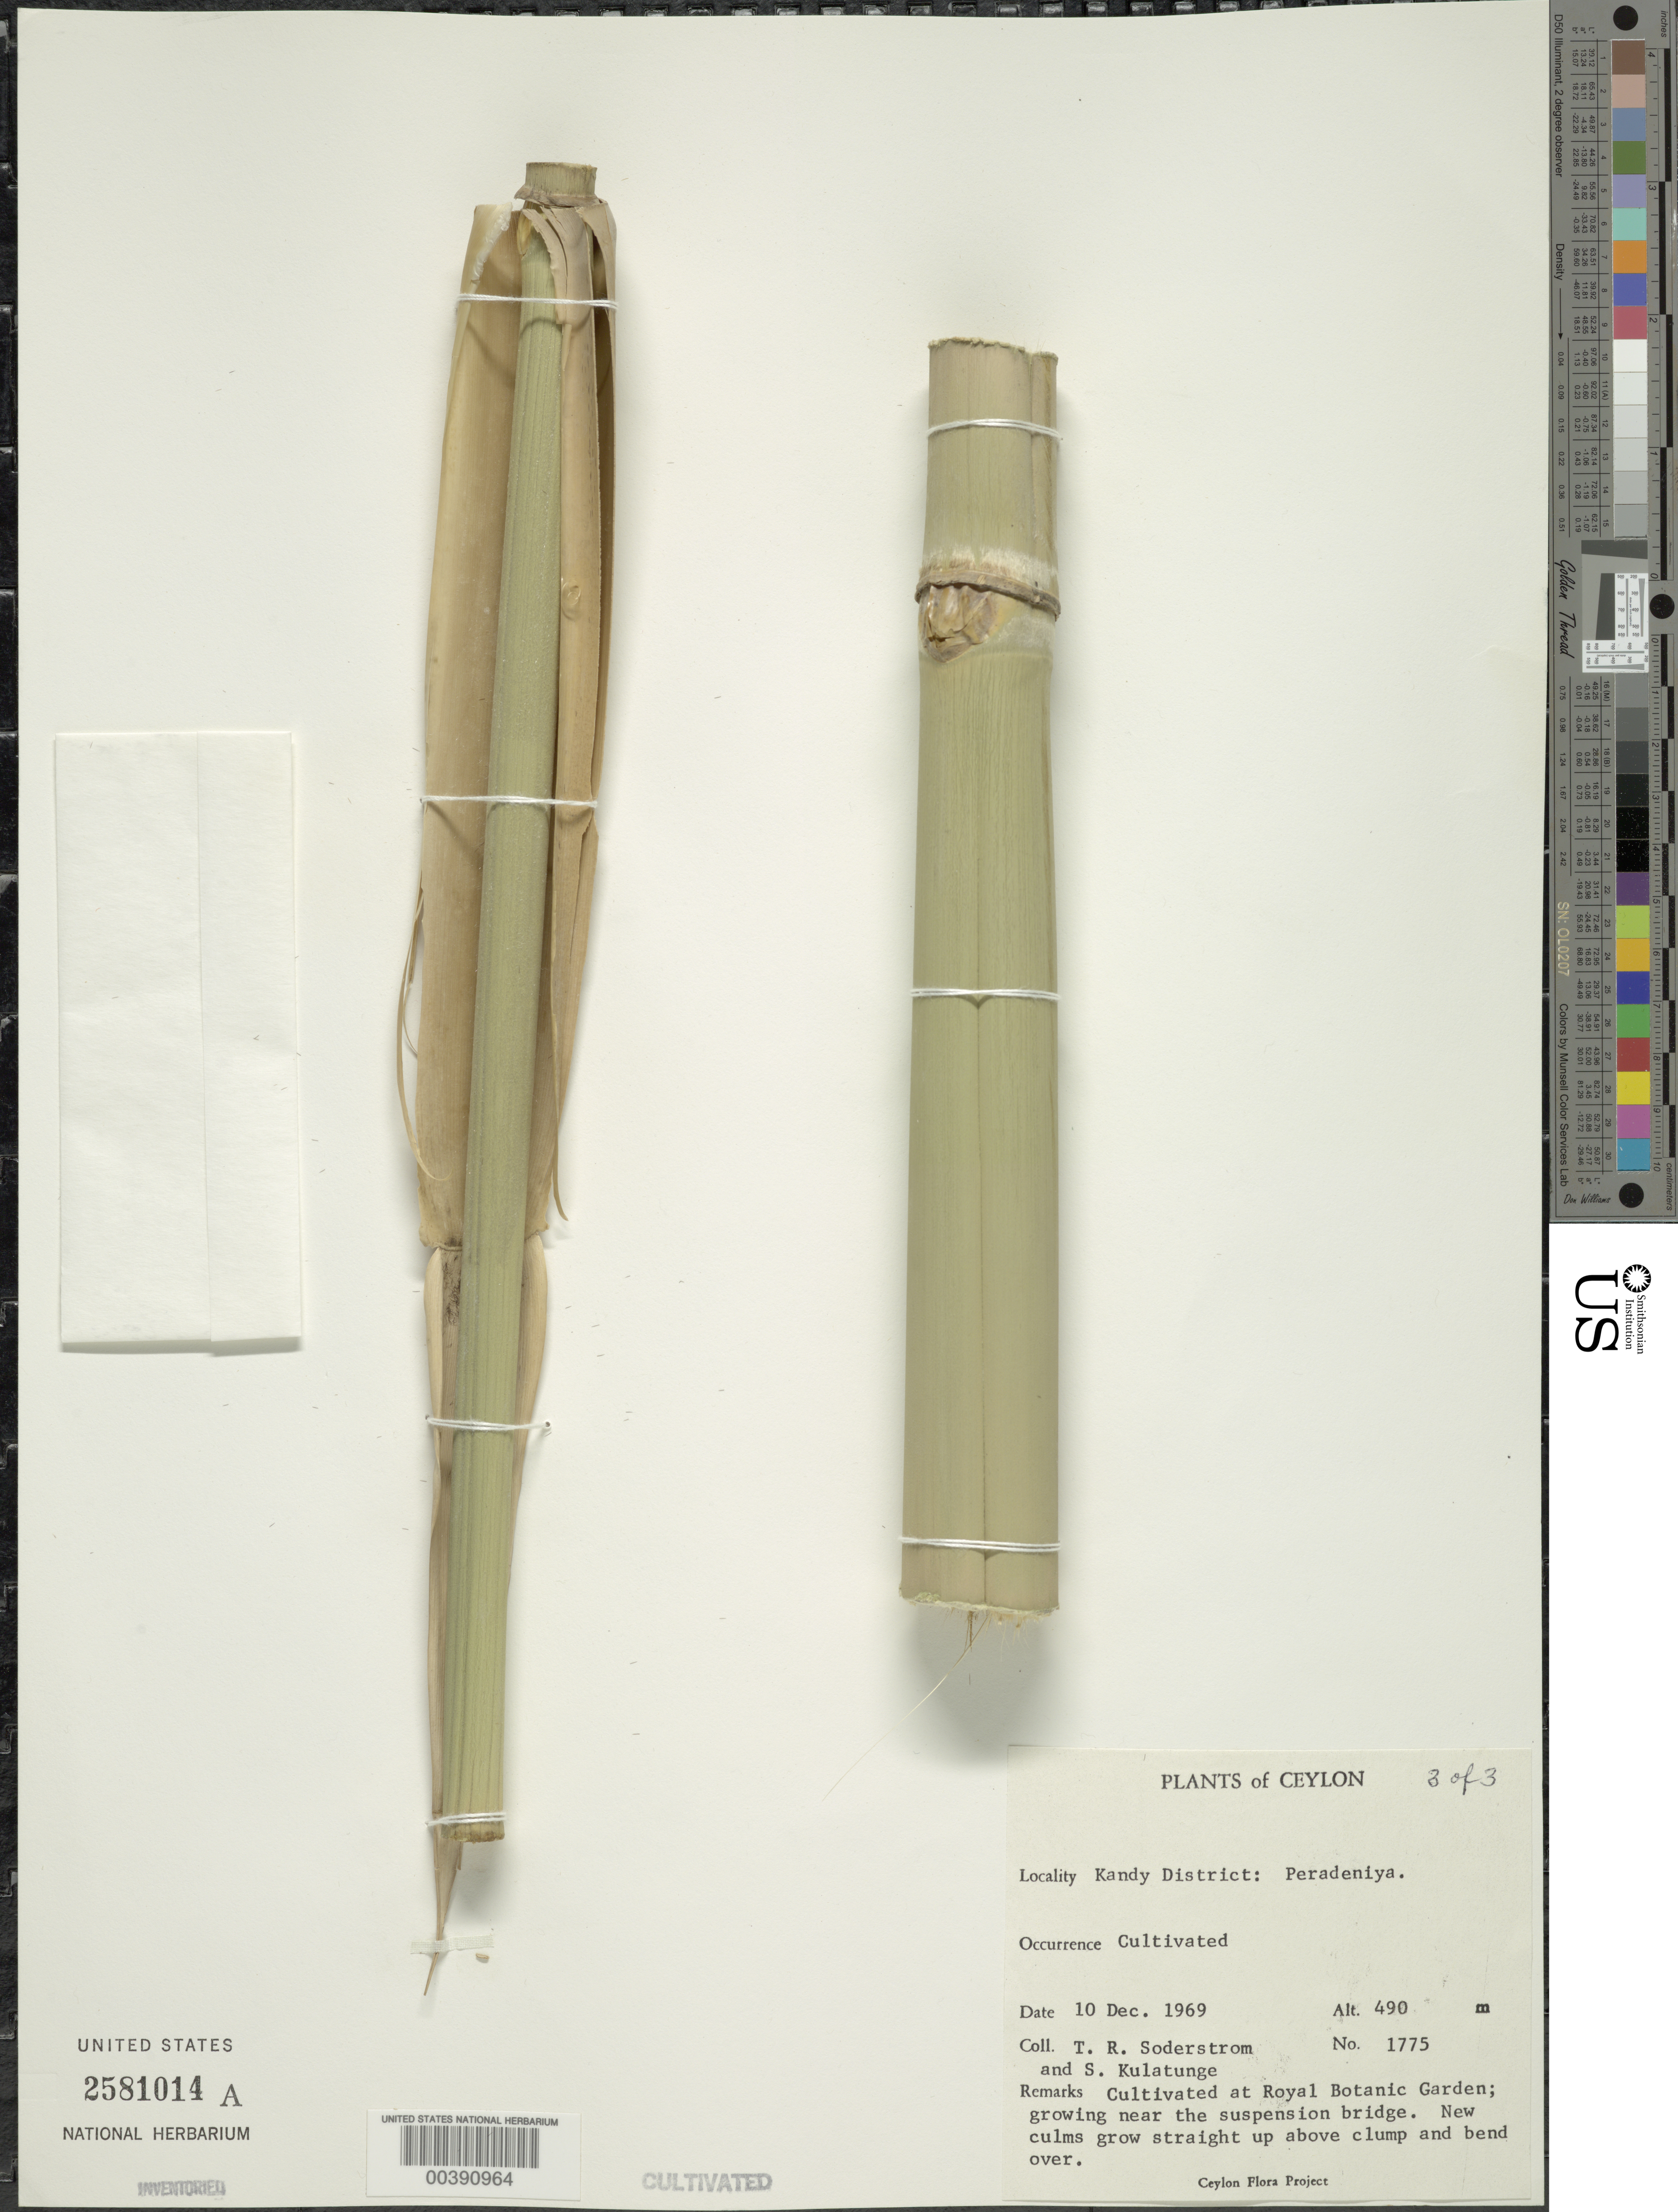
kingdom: Plantae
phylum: Tracheophyta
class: Liliopsida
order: Poales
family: Poaceae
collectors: T. R. Soderstrom & S. Kulatunge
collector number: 1775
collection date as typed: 10 Dec 1969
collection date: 1969-12-10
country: Sri Lanka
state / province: Central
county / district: Kandy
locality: Peradeniya, royal botanic garden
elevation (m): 490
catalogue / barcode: US 2581014A